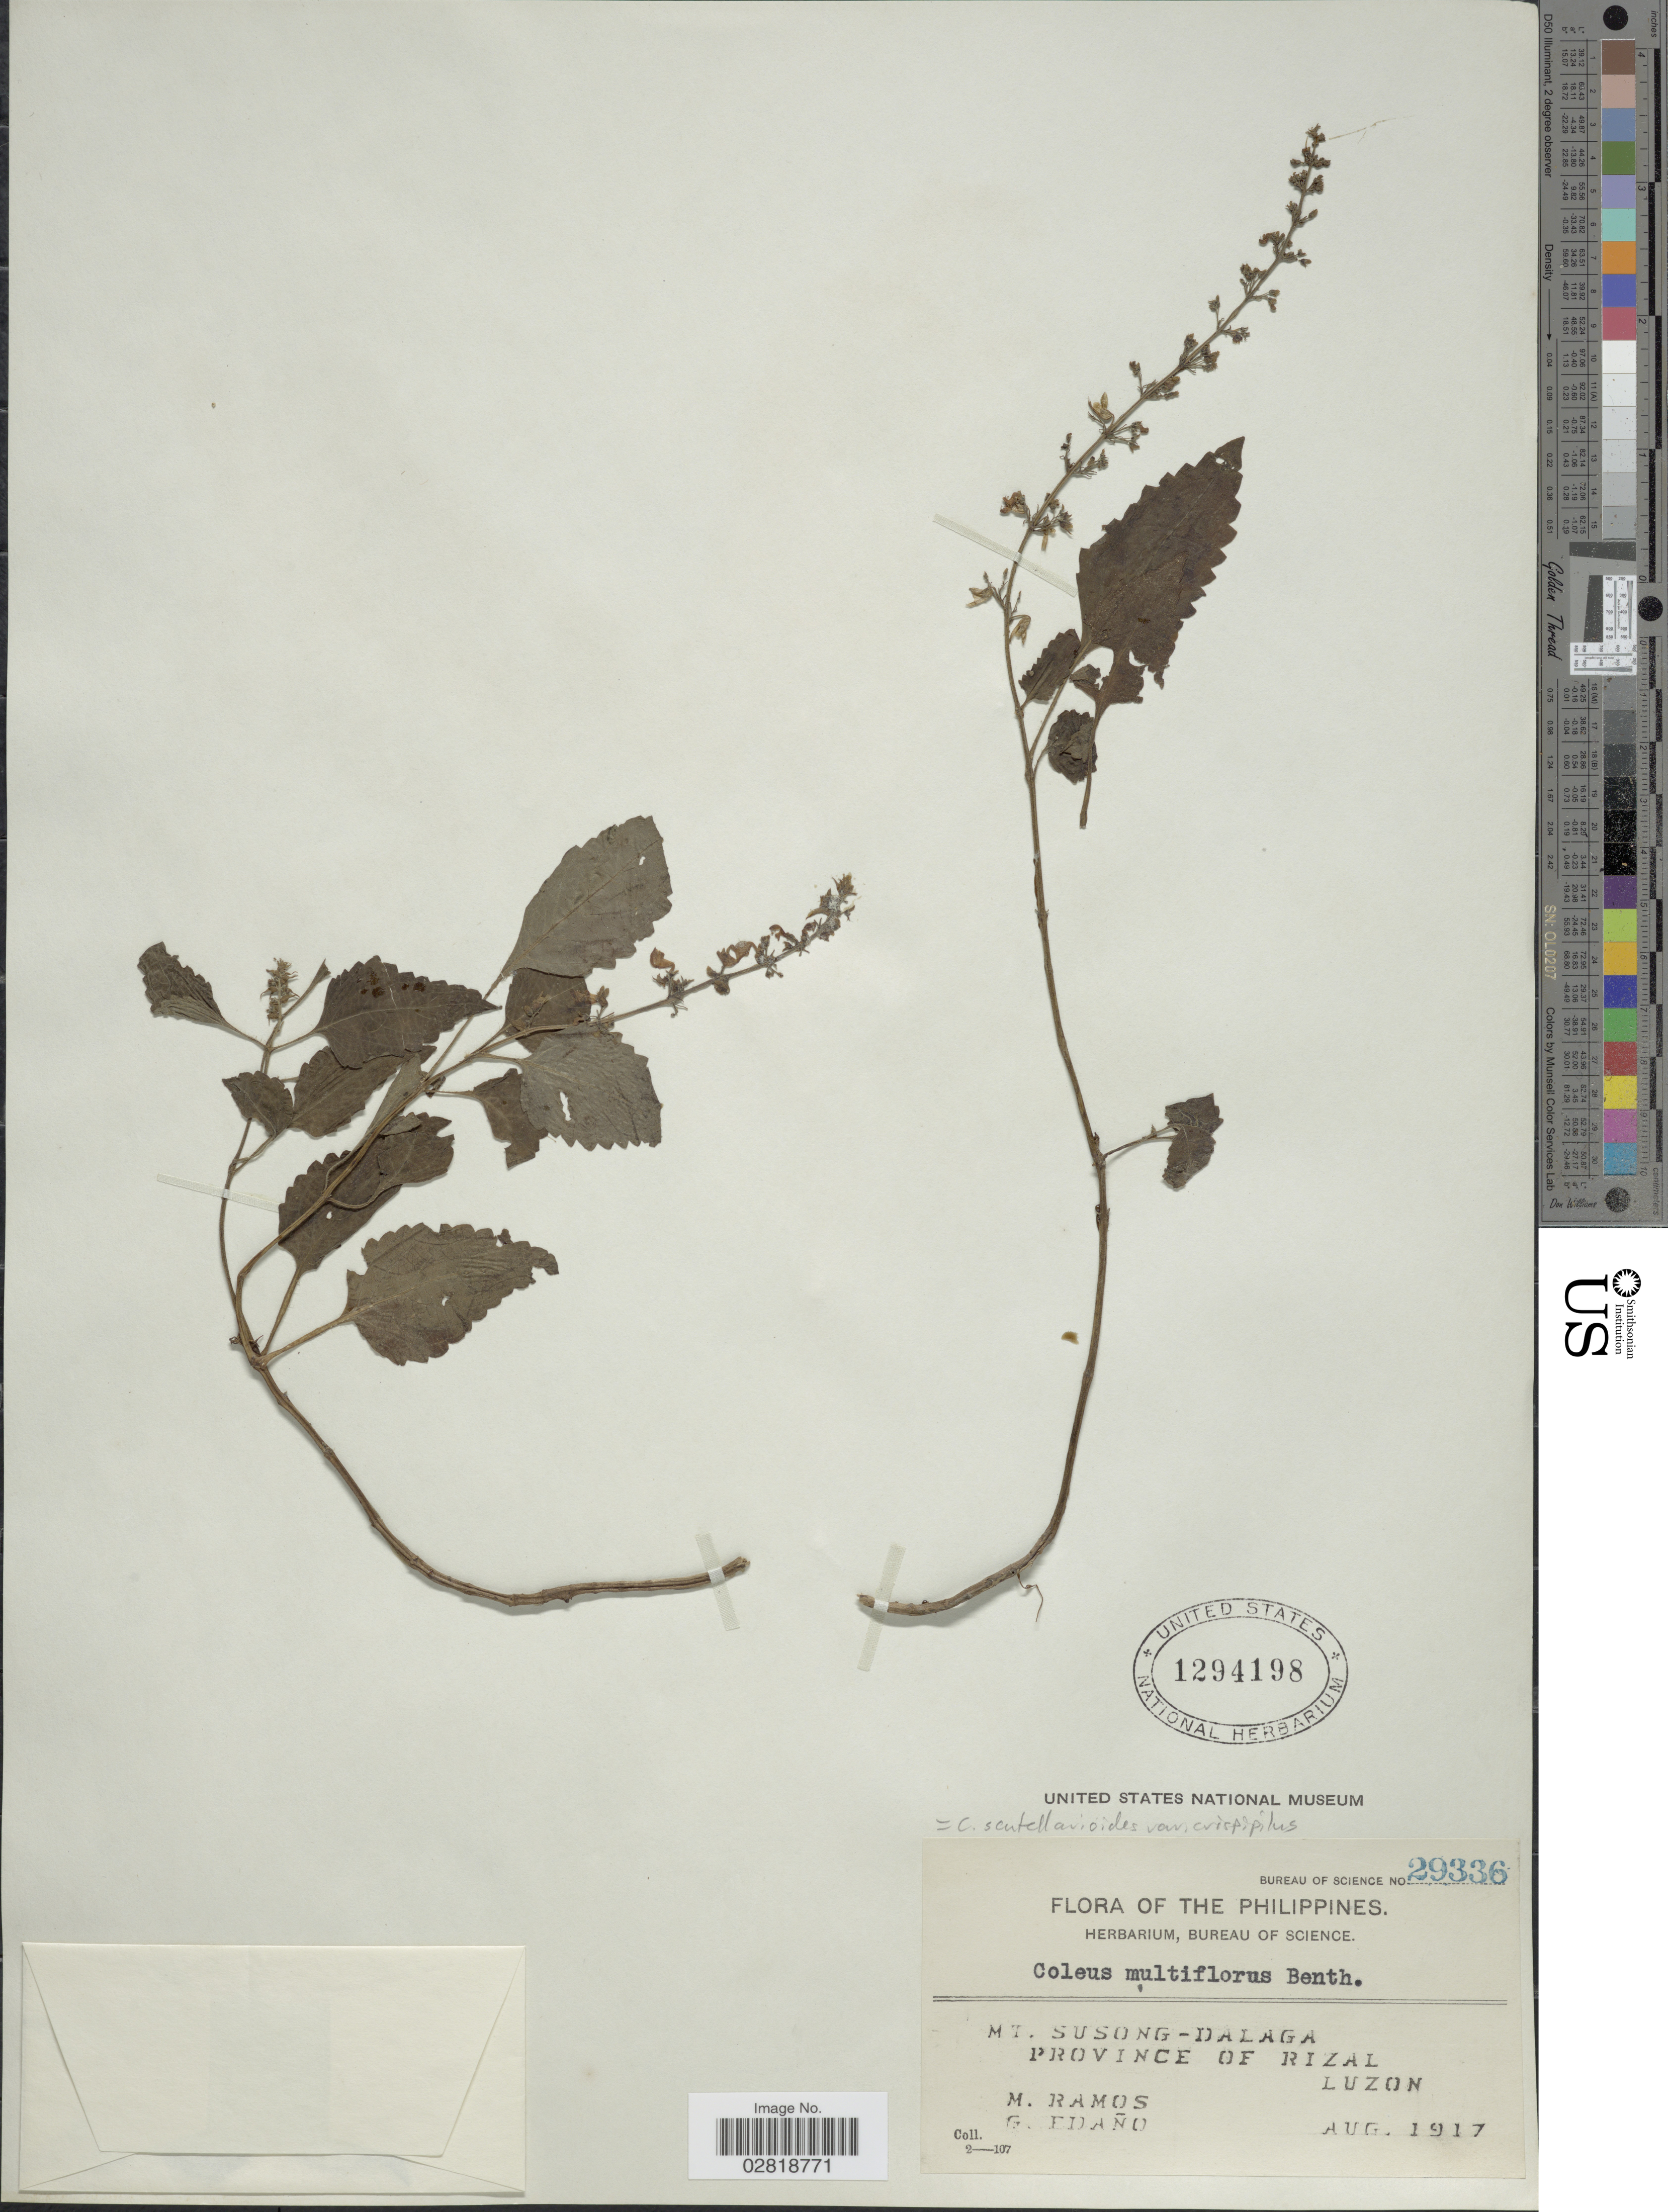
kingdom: Plantae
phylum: Tracheophyta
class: Magnoliopsida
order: Lamiales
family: Lamiaceae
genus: Plectranthus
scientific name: Plectranthus scutellarioides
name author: (L.) R. Br.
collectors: M. Ramos & G. Edaño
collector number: Bureau of Science 29336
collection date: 1917-08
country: Philippines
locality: Mt. Susong-Dalaga. Province of Rizal. Luzon.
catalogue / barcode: US 1294198